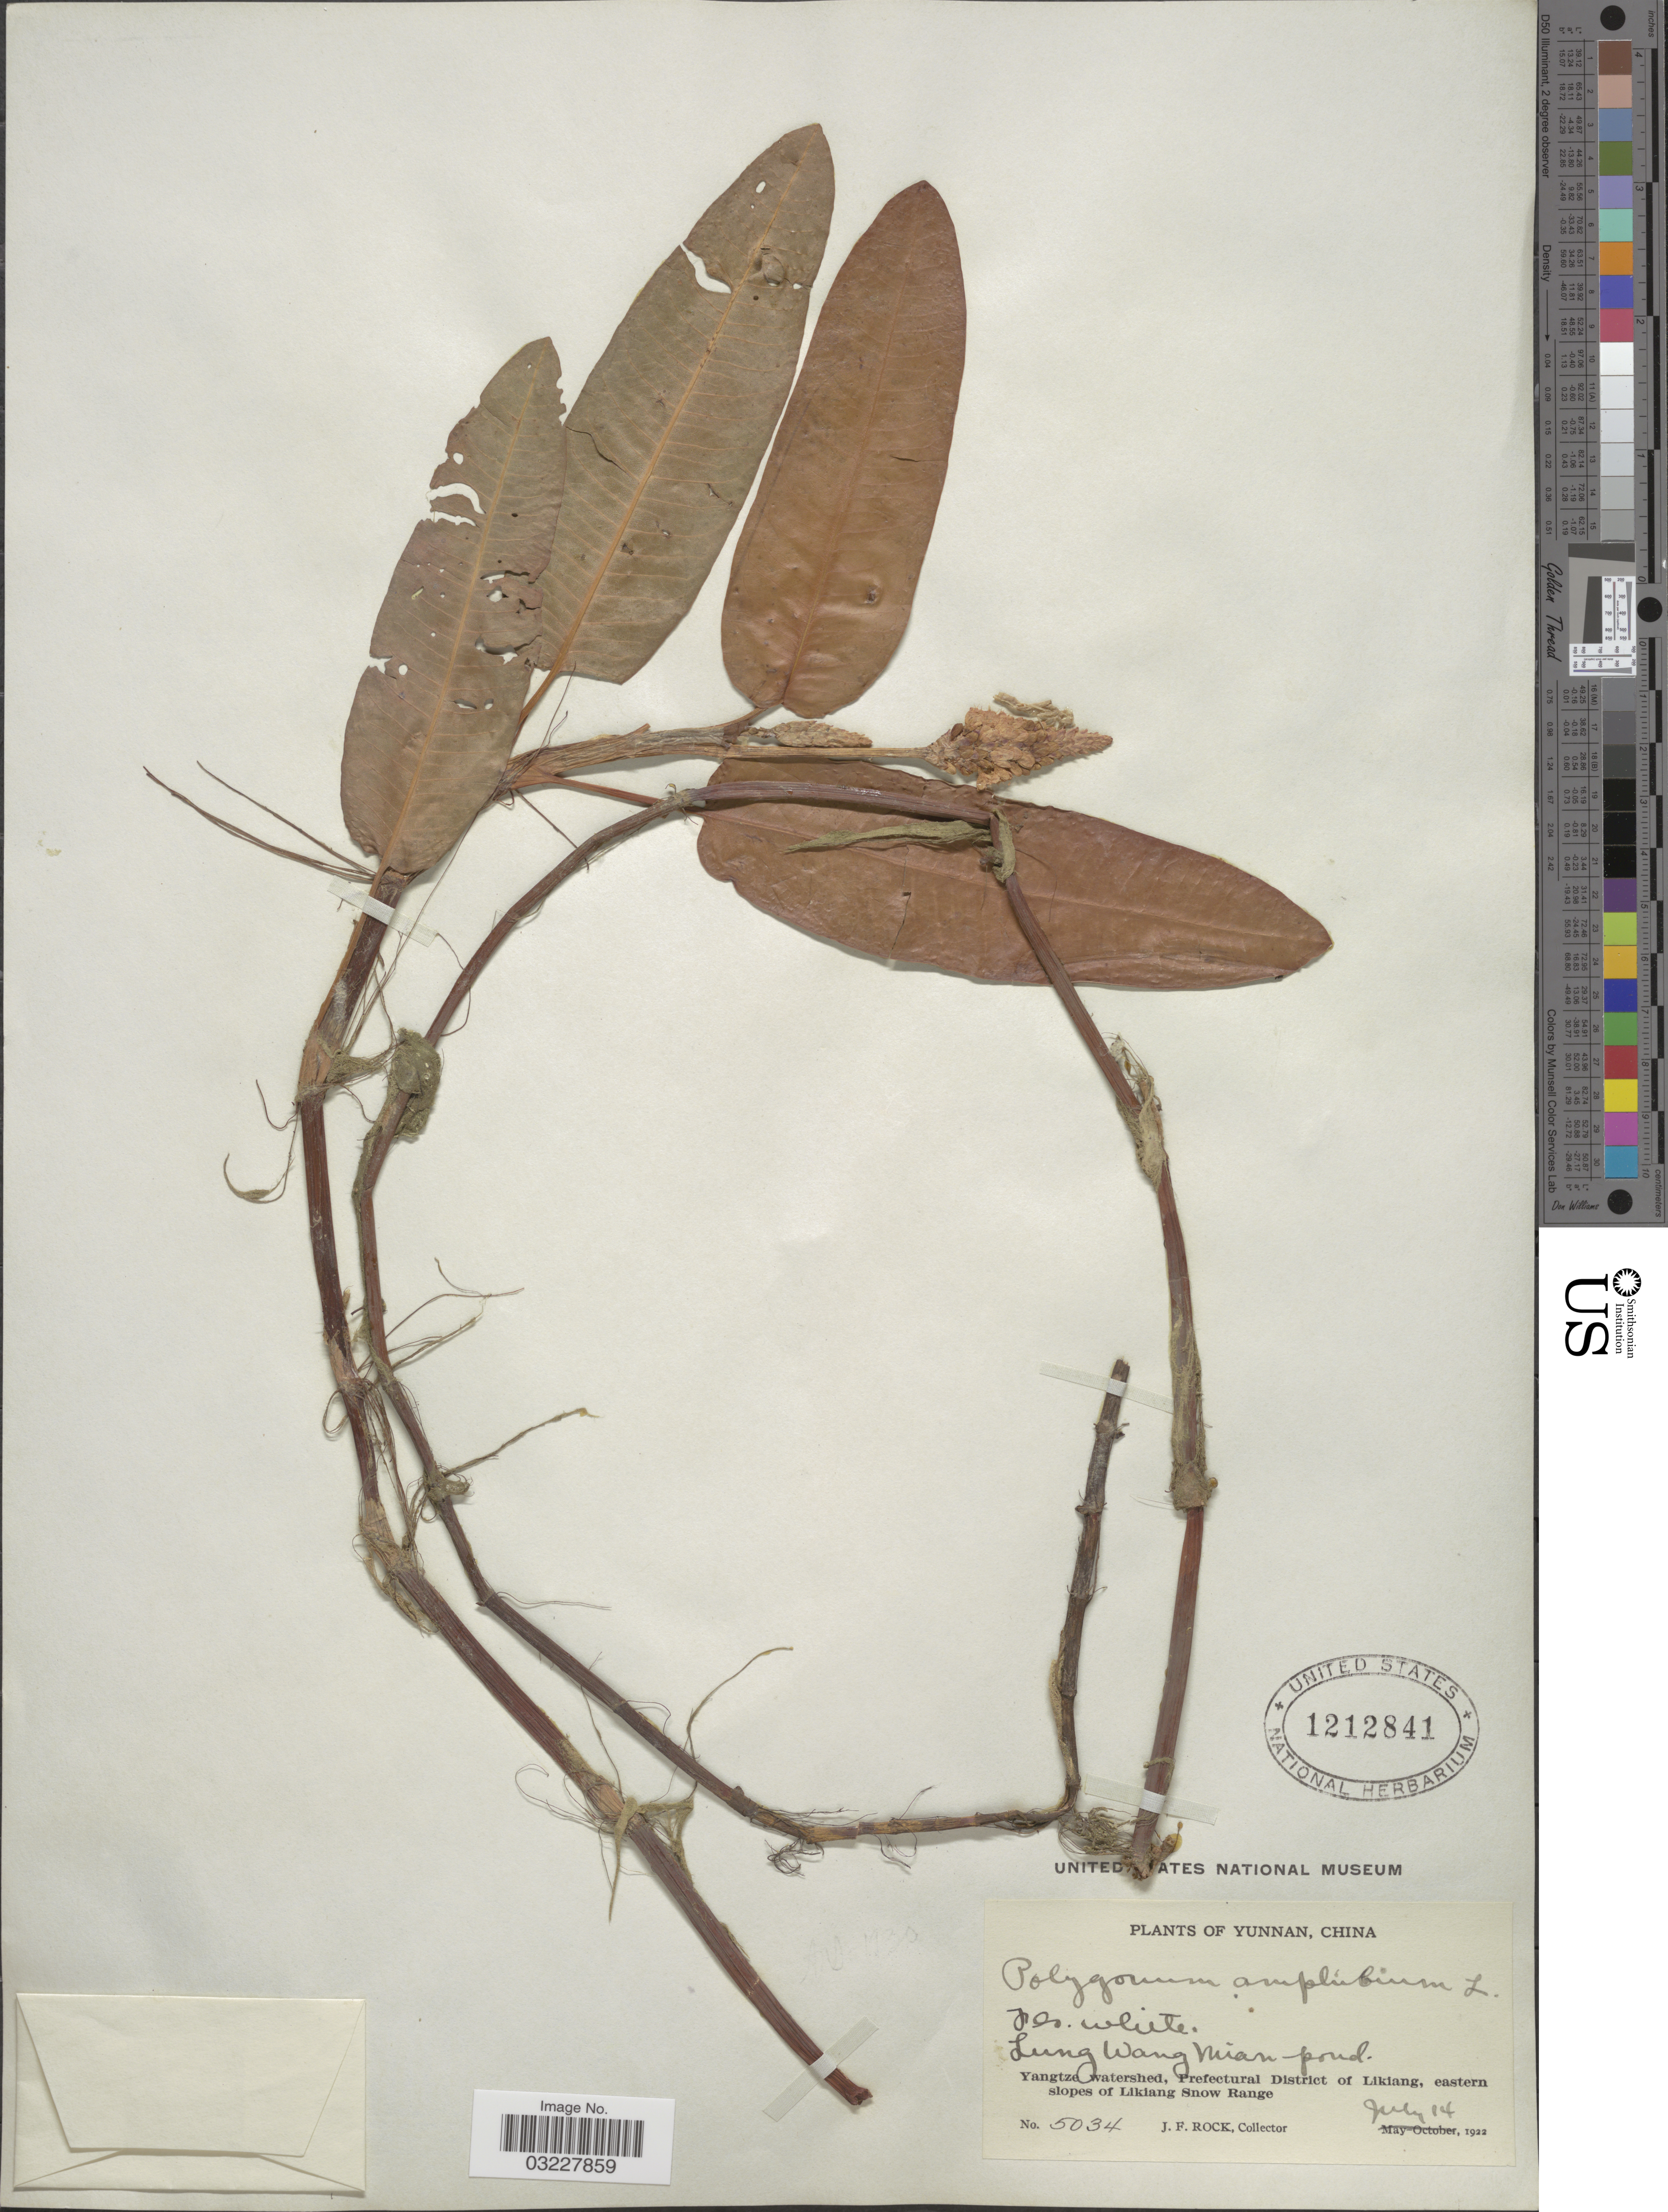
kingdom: Plantae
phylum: Tracheophyta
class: Magnoliopsida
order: Caryophyllales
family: Polygonaceae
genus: Polygonum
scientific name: Polygonum amphibium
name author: L.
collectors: J. Rock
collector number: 5034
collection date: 1922-07-14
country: China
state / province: Yunnan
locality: Lung Wang Mian pond. Yangtze watershed, Prefectural District of Likiang, eastern slopes of Likiang Snow Range.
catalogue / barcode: US 1212841